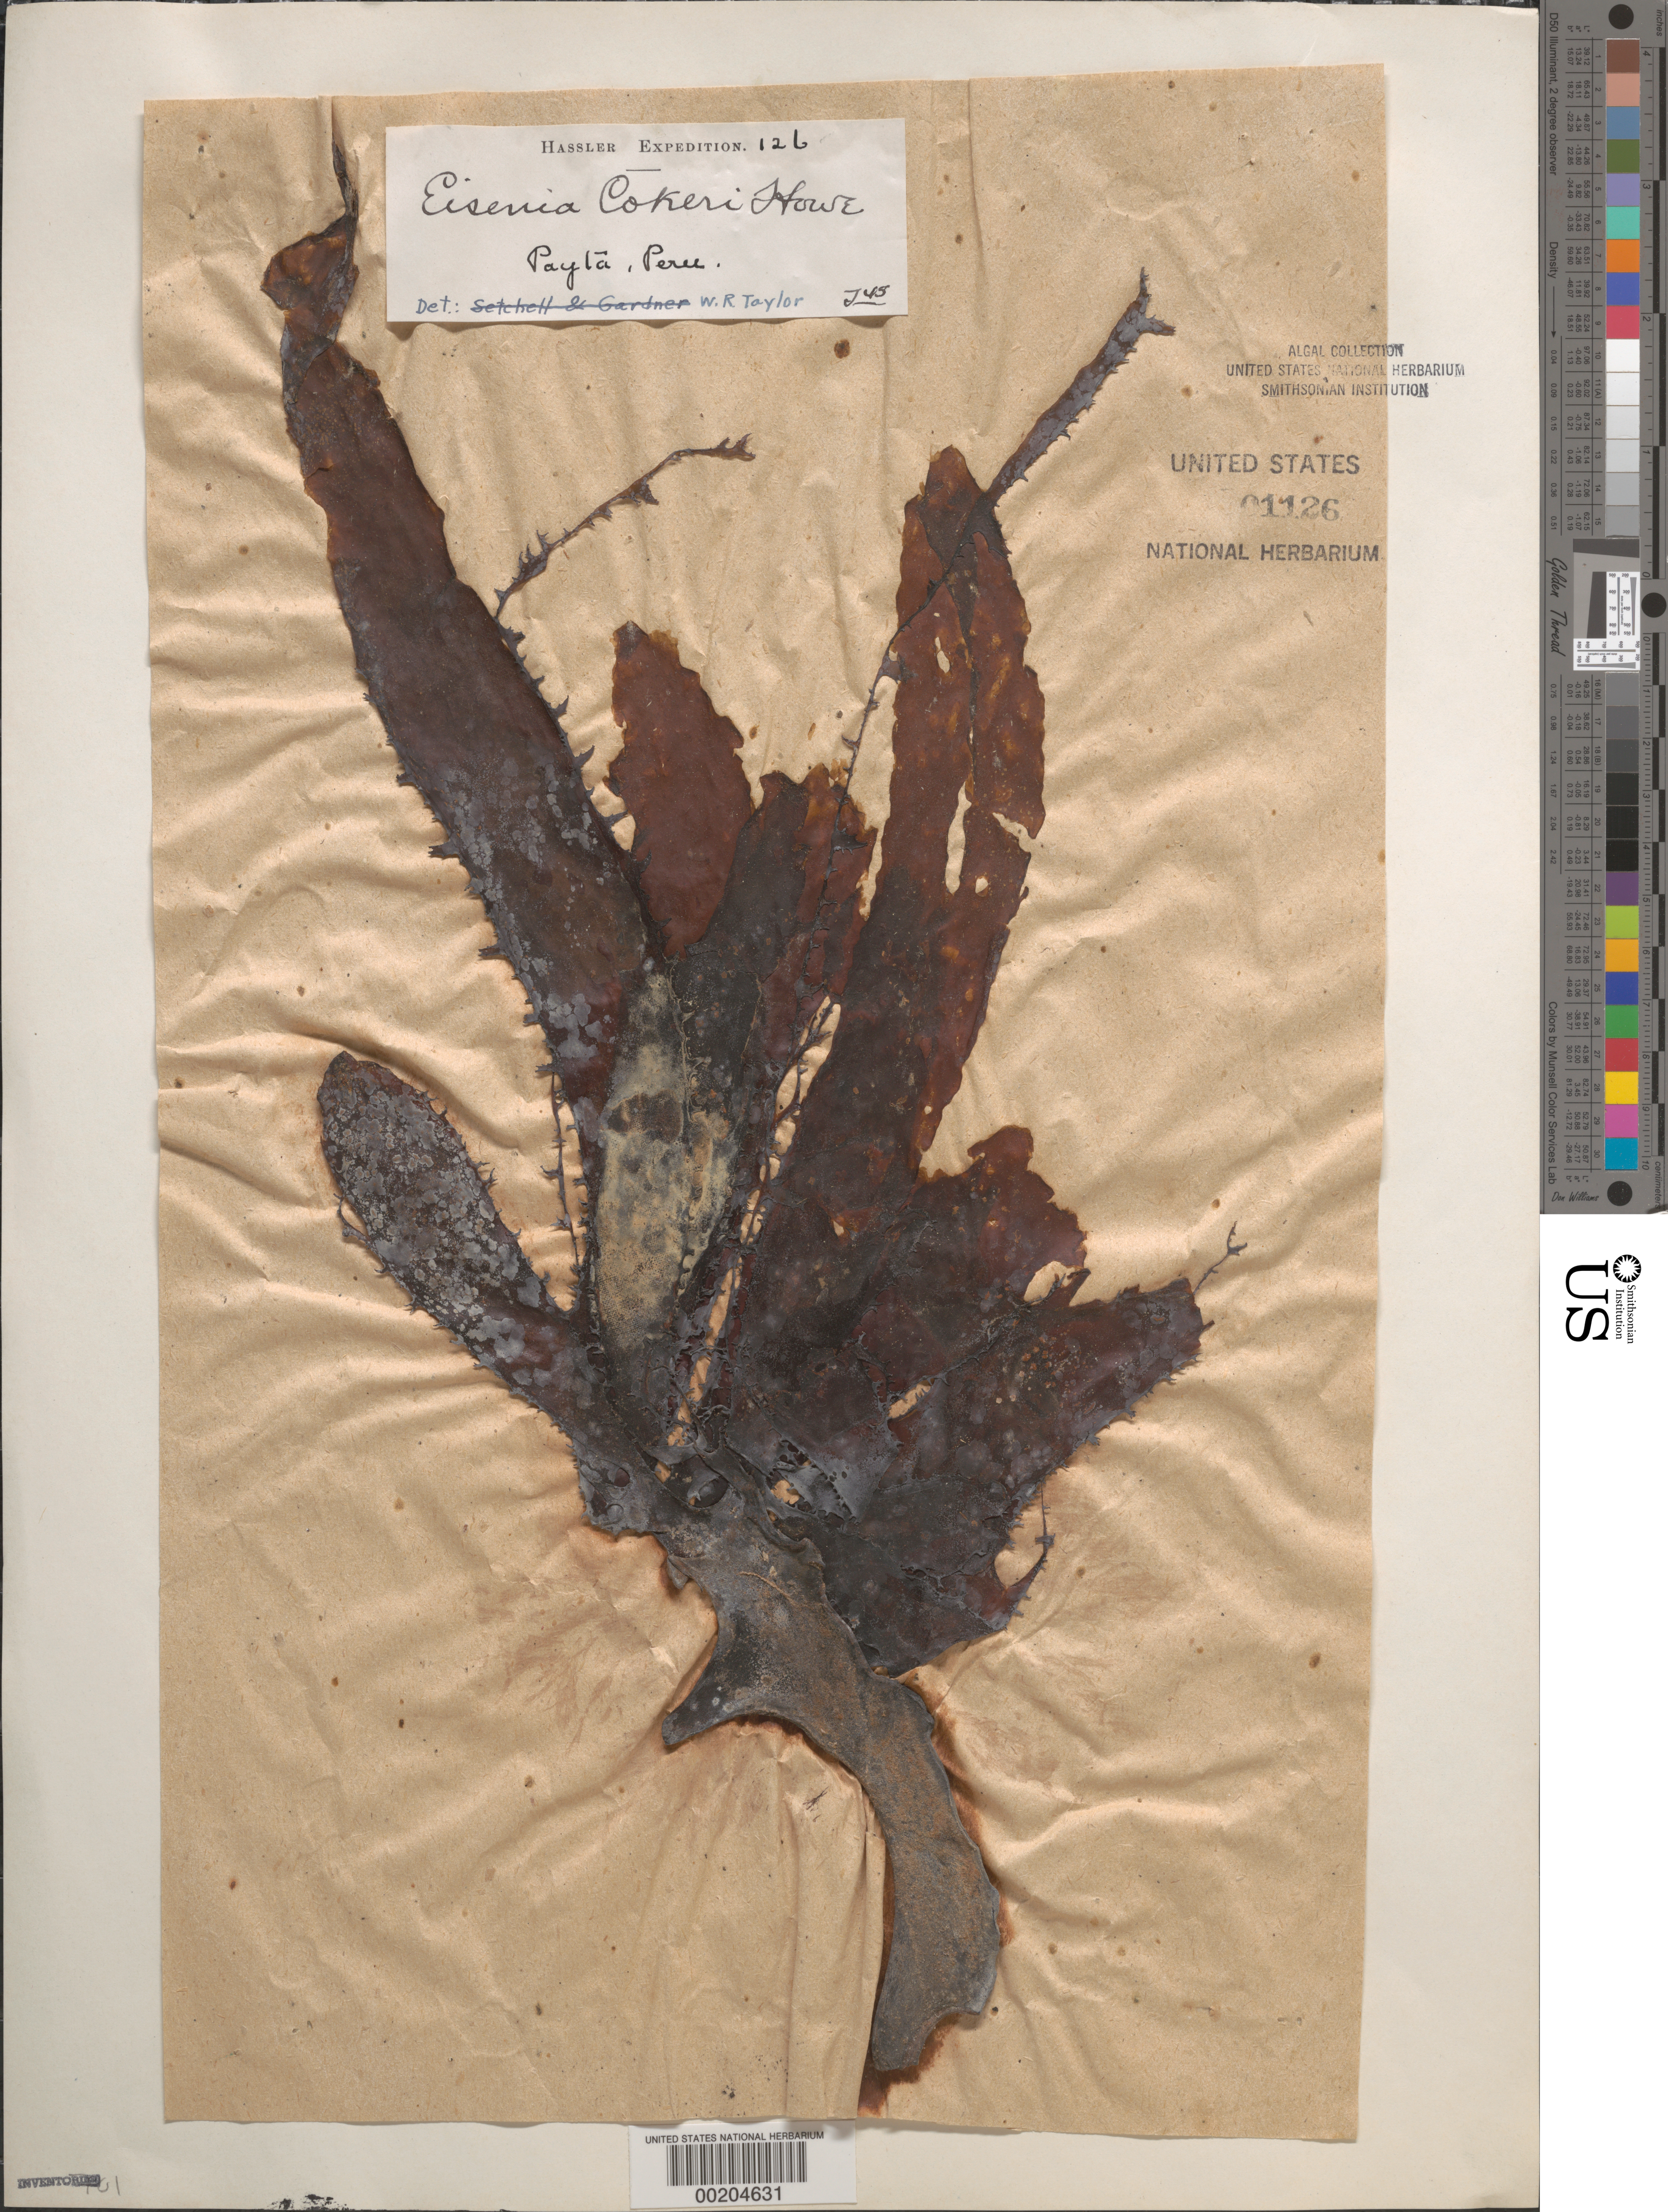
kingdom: Chromista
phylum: Ochrophyta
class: Phaeophyceae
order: Laminariales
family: Lessoniaceae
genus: Eisenia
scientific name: Eisenia cokeri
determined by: Taylor, William R.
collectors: T. Hill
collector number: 126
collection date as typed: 1872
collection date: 1872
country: Peru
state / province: Piura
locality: Paita (Payta)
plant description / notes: Hassler Expedition, 1871-1872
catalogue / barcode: US 1126